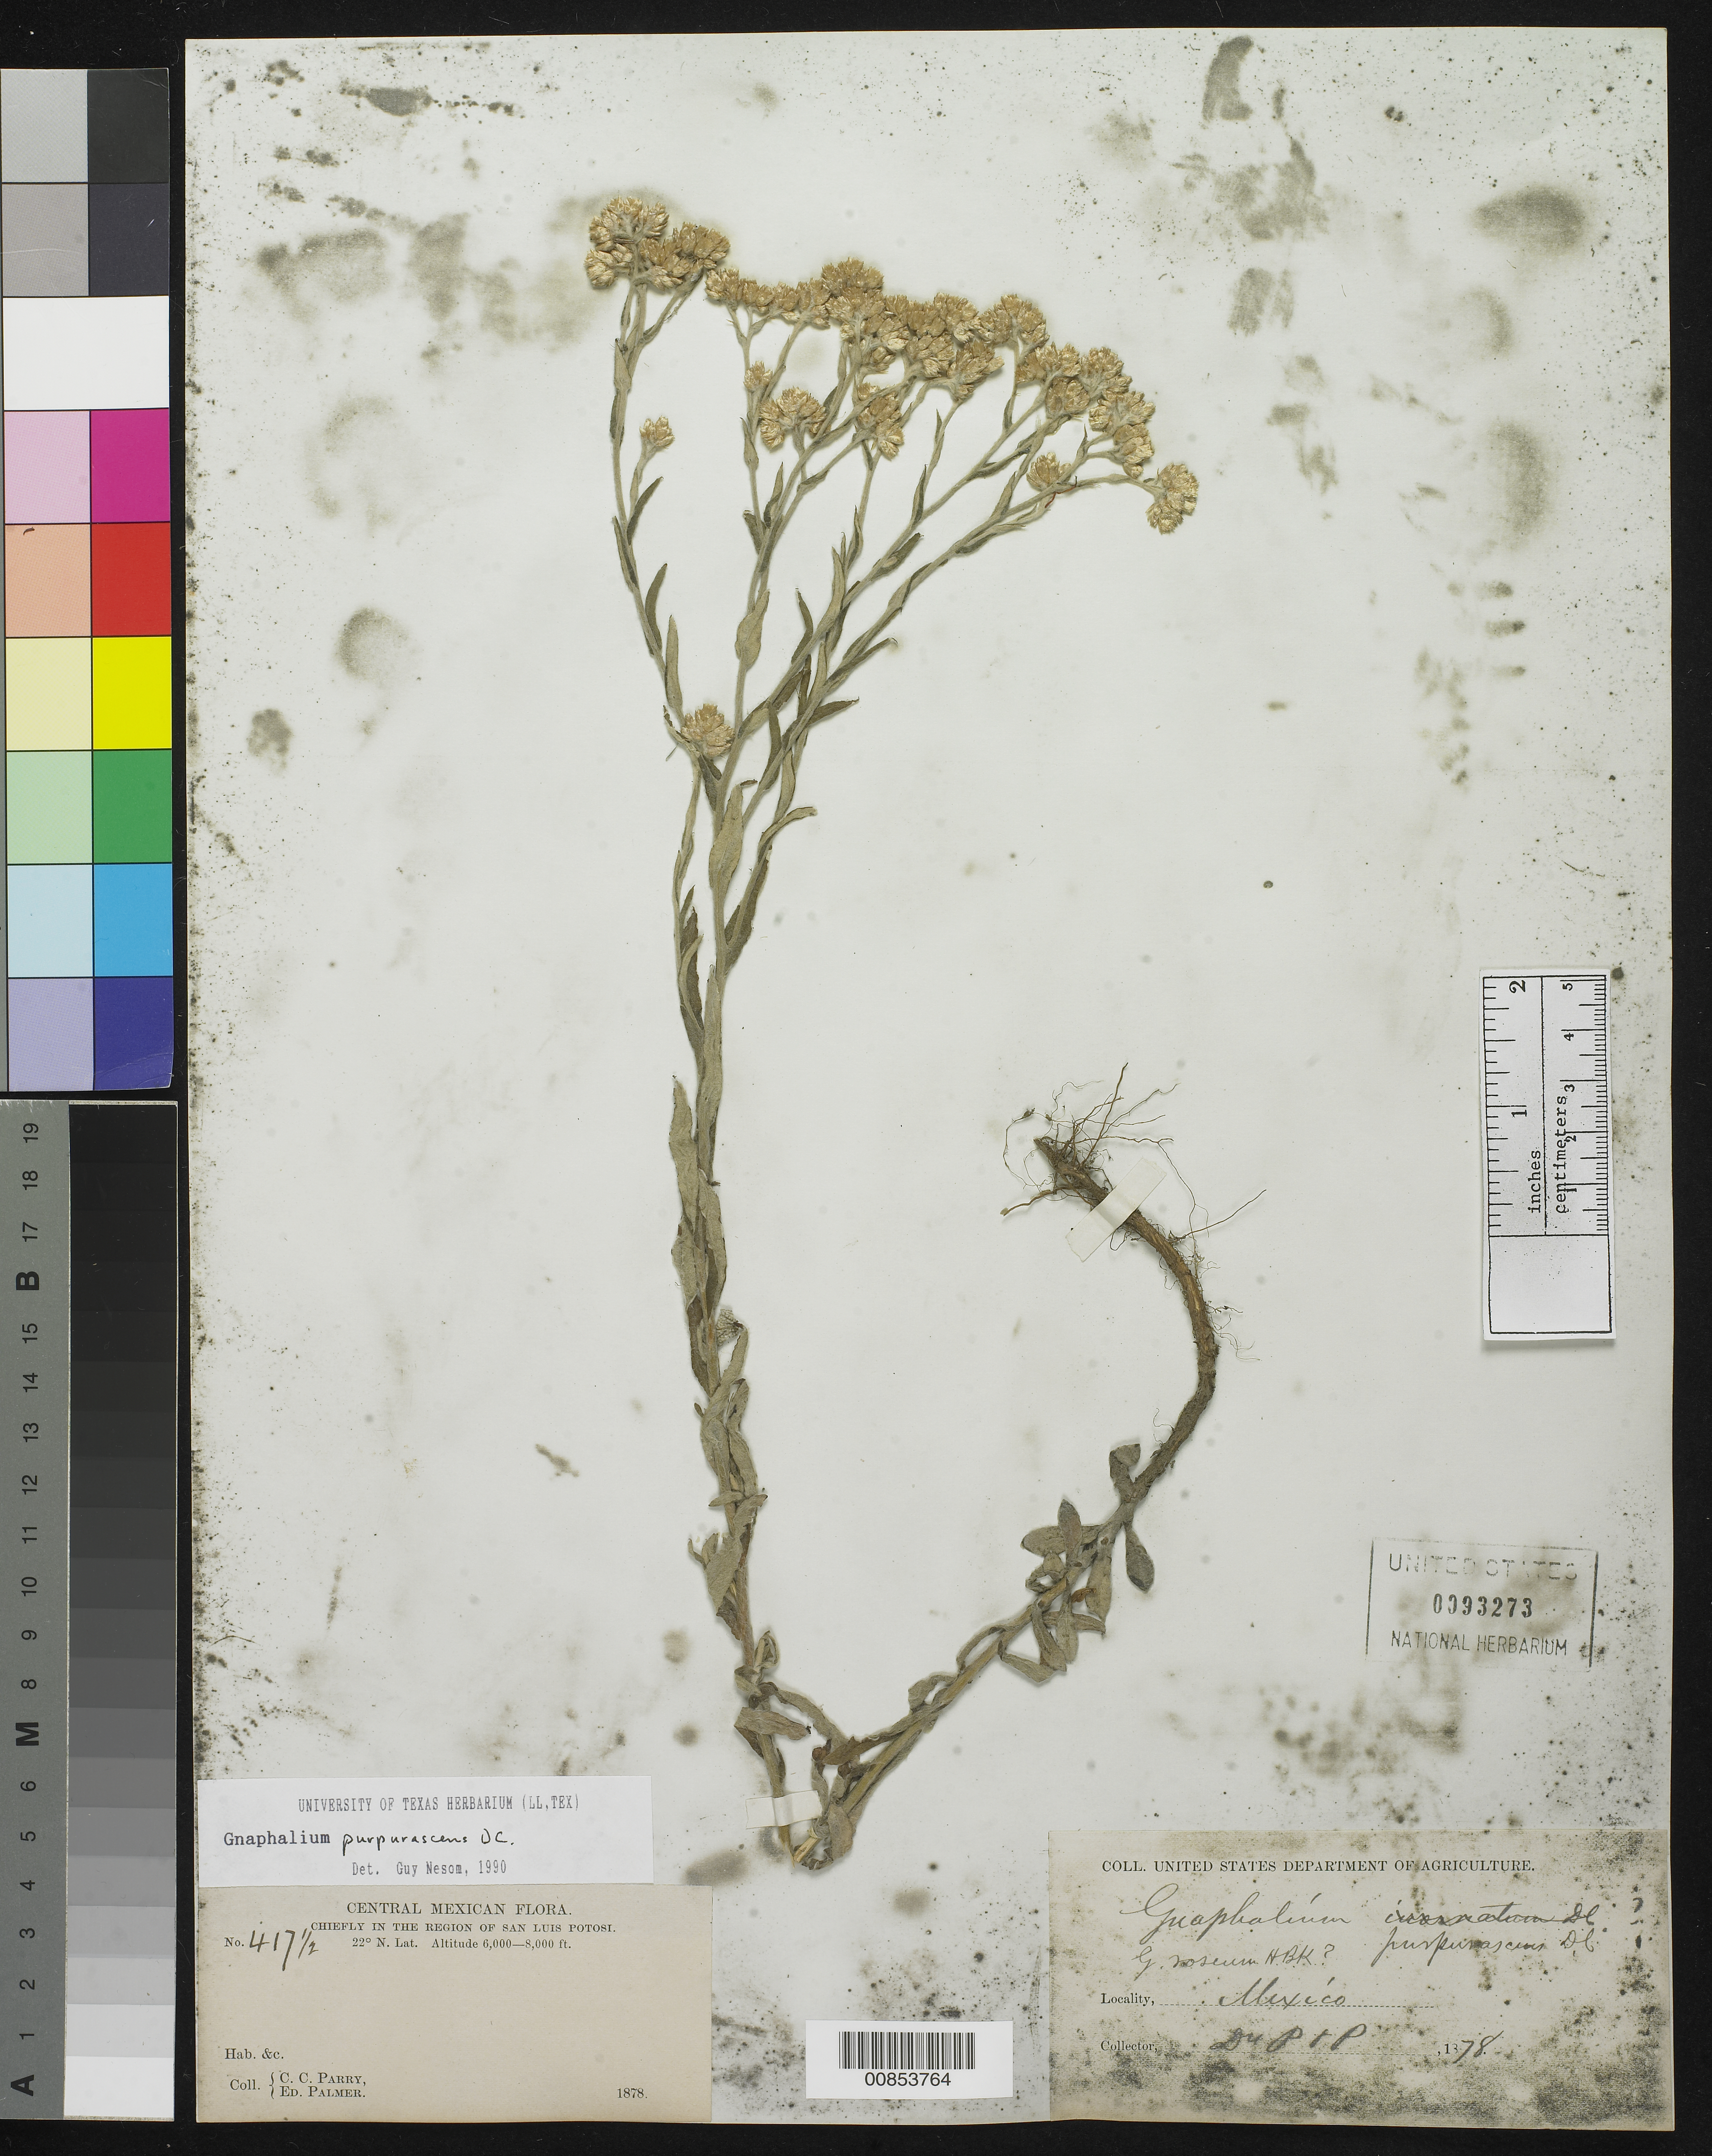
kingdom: Plantae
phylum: Tracheophyta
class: Magnoliopsida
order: Asterales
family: Asteraceae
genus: Pseudognaphalium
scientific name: Pseudognaphalium purpurascens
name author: (DC.) Anderb.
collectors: C. C. Parry & E. Palmer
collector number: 417½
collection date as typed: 1878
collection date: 1878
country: Mexico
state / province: San Luis Potosí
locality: Chiefly in the region of San Luis Potosí.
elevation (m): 1829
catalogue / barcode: US 93273